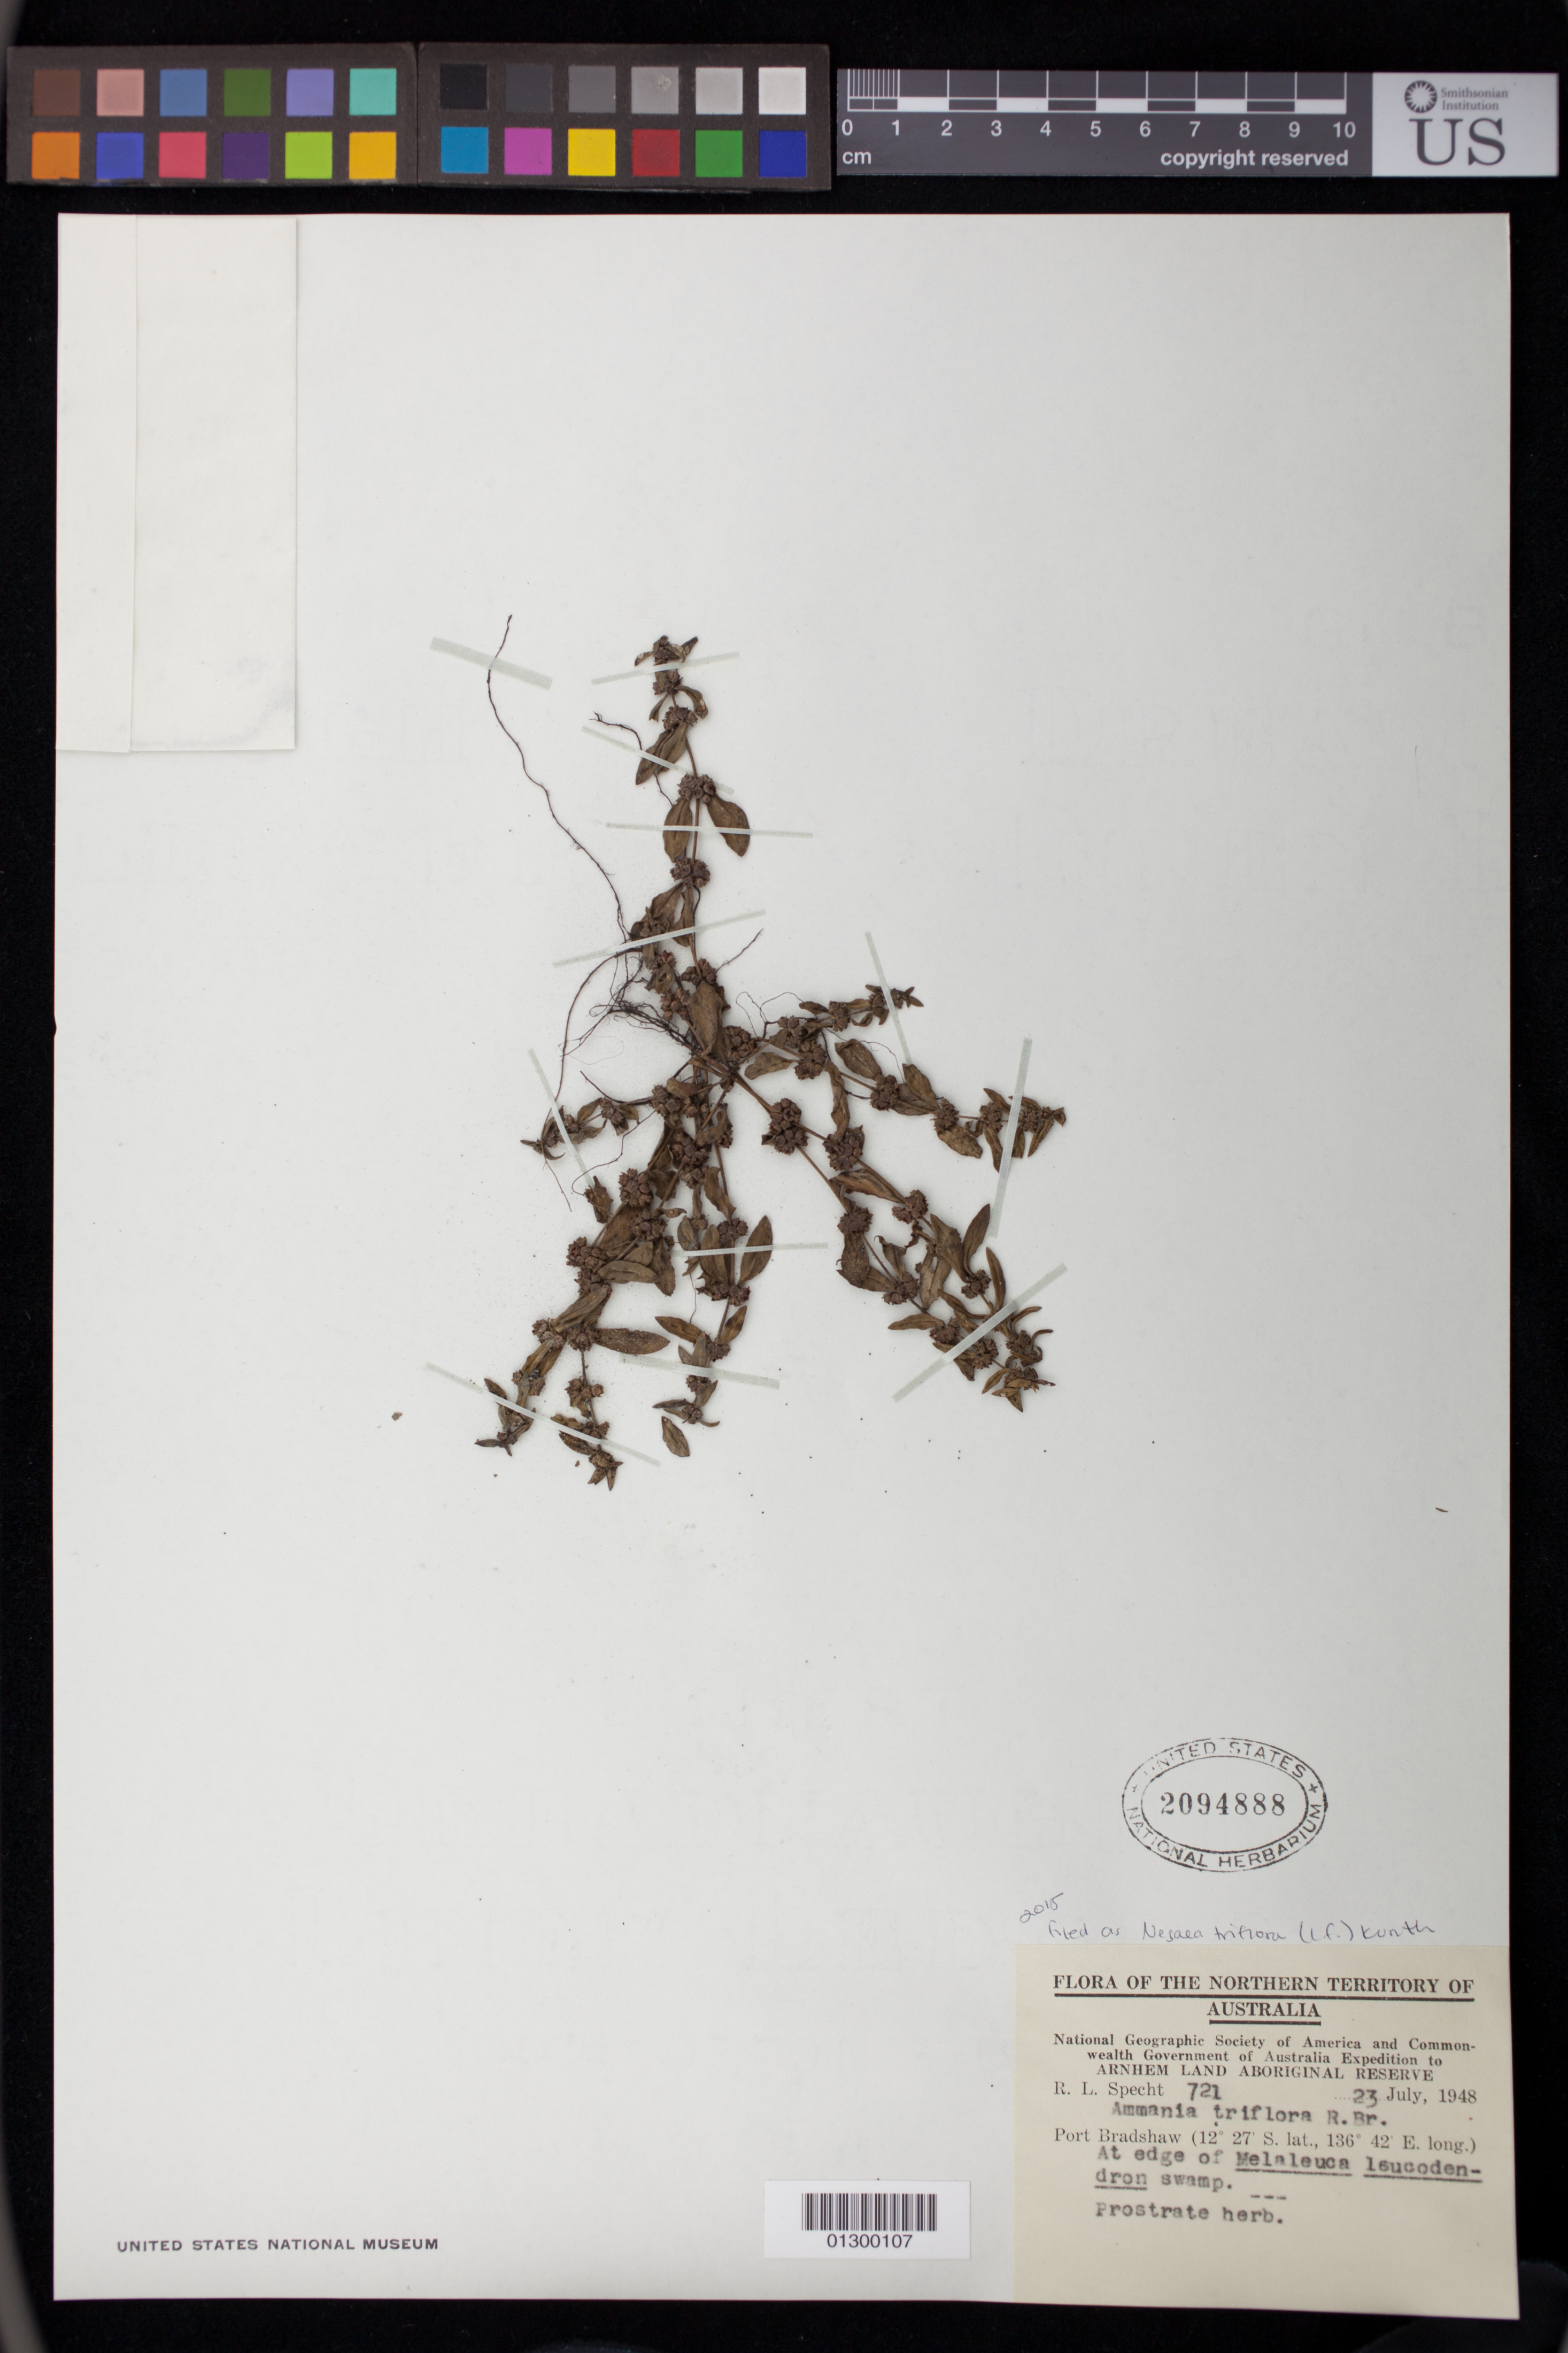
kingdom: Plantae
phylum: Tracheophyta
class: Magnoliopsida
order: Myrtales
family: Lythraceae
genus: Ammannia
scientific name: Ammannia triflora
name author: R. Br. ex Benth.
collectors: R. L. Specht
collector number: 721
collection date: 1948-07-23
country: Australia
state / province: Northern Territory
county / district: East Arnhem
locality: Port Bradshaw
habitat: At edge of Melaleuca leucodendron swamp.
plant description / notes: Prostrate herb.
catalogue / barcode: US 2094888